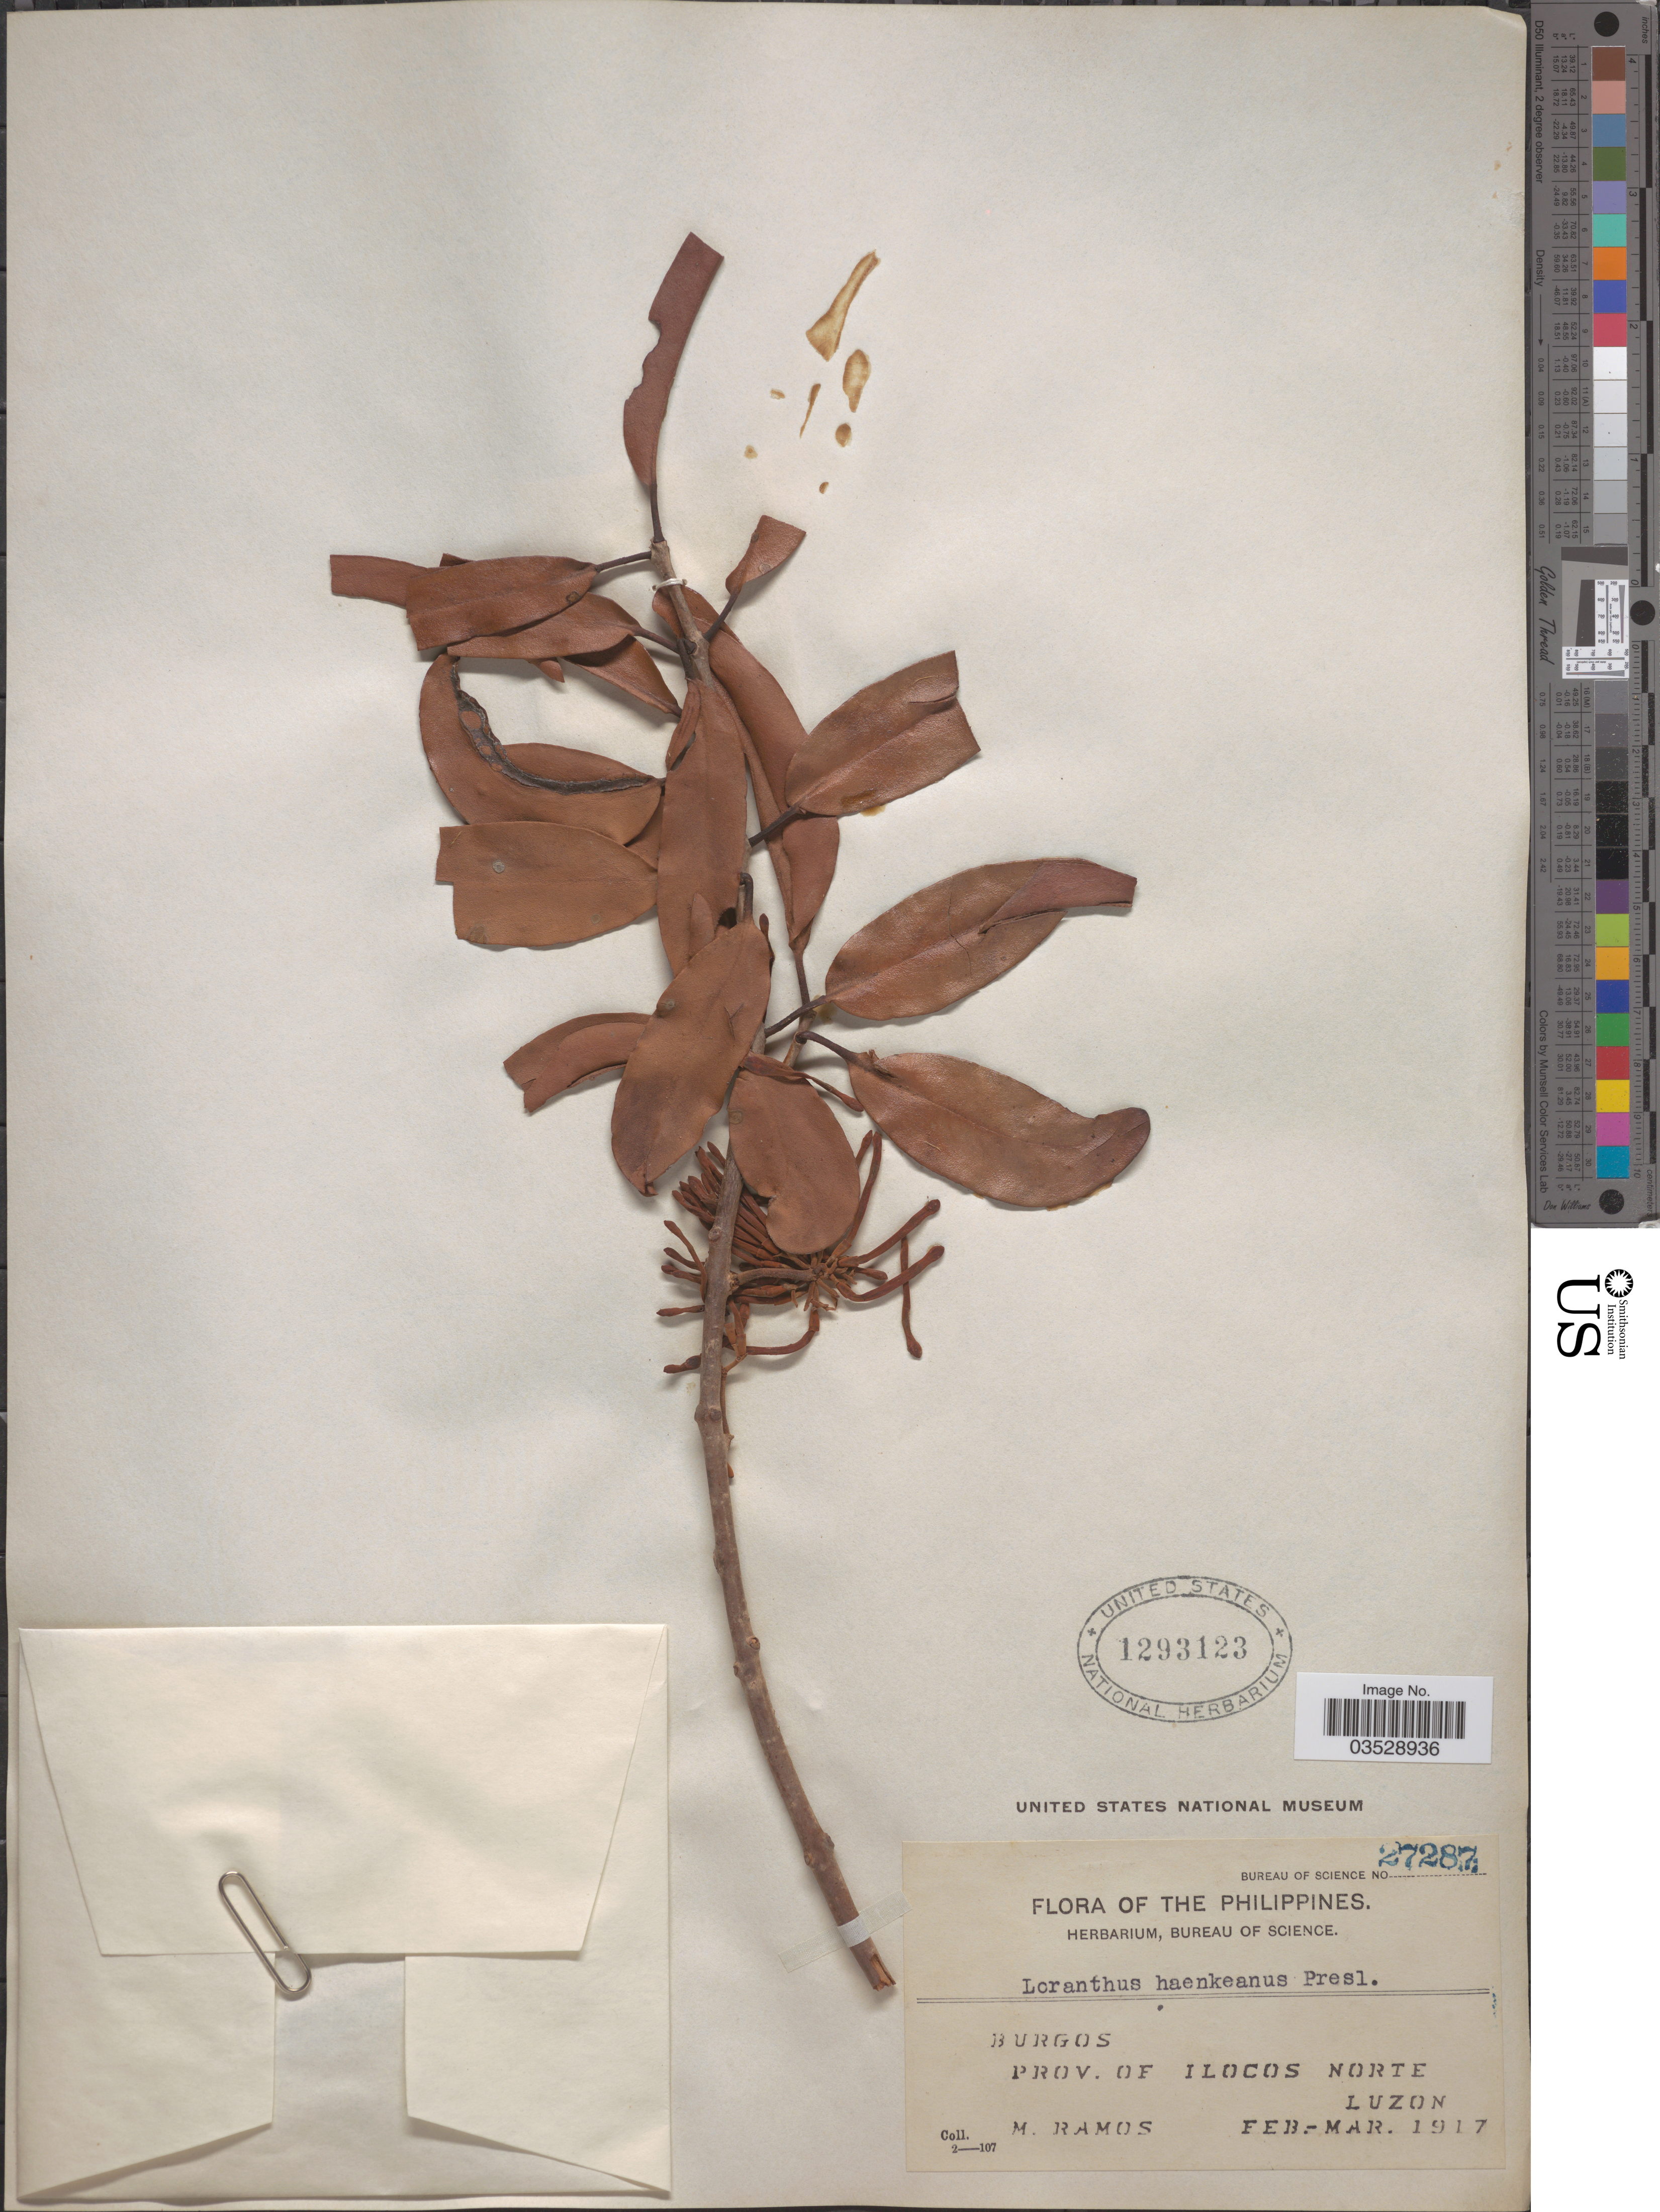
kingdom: Plantae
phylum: Tracheophyta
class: Magnoliopsida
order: Santalales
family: Loranthaceae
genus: Amyema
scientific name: Amyema haenkeana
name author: Danser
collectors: M. Ramos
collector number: Bureau of Science 27287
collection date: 1917-02/1917-03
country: Philippines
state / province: Ilocos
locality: Burgos. Prov. of Ilocos Norte Luzon.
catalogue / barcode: US 1293123